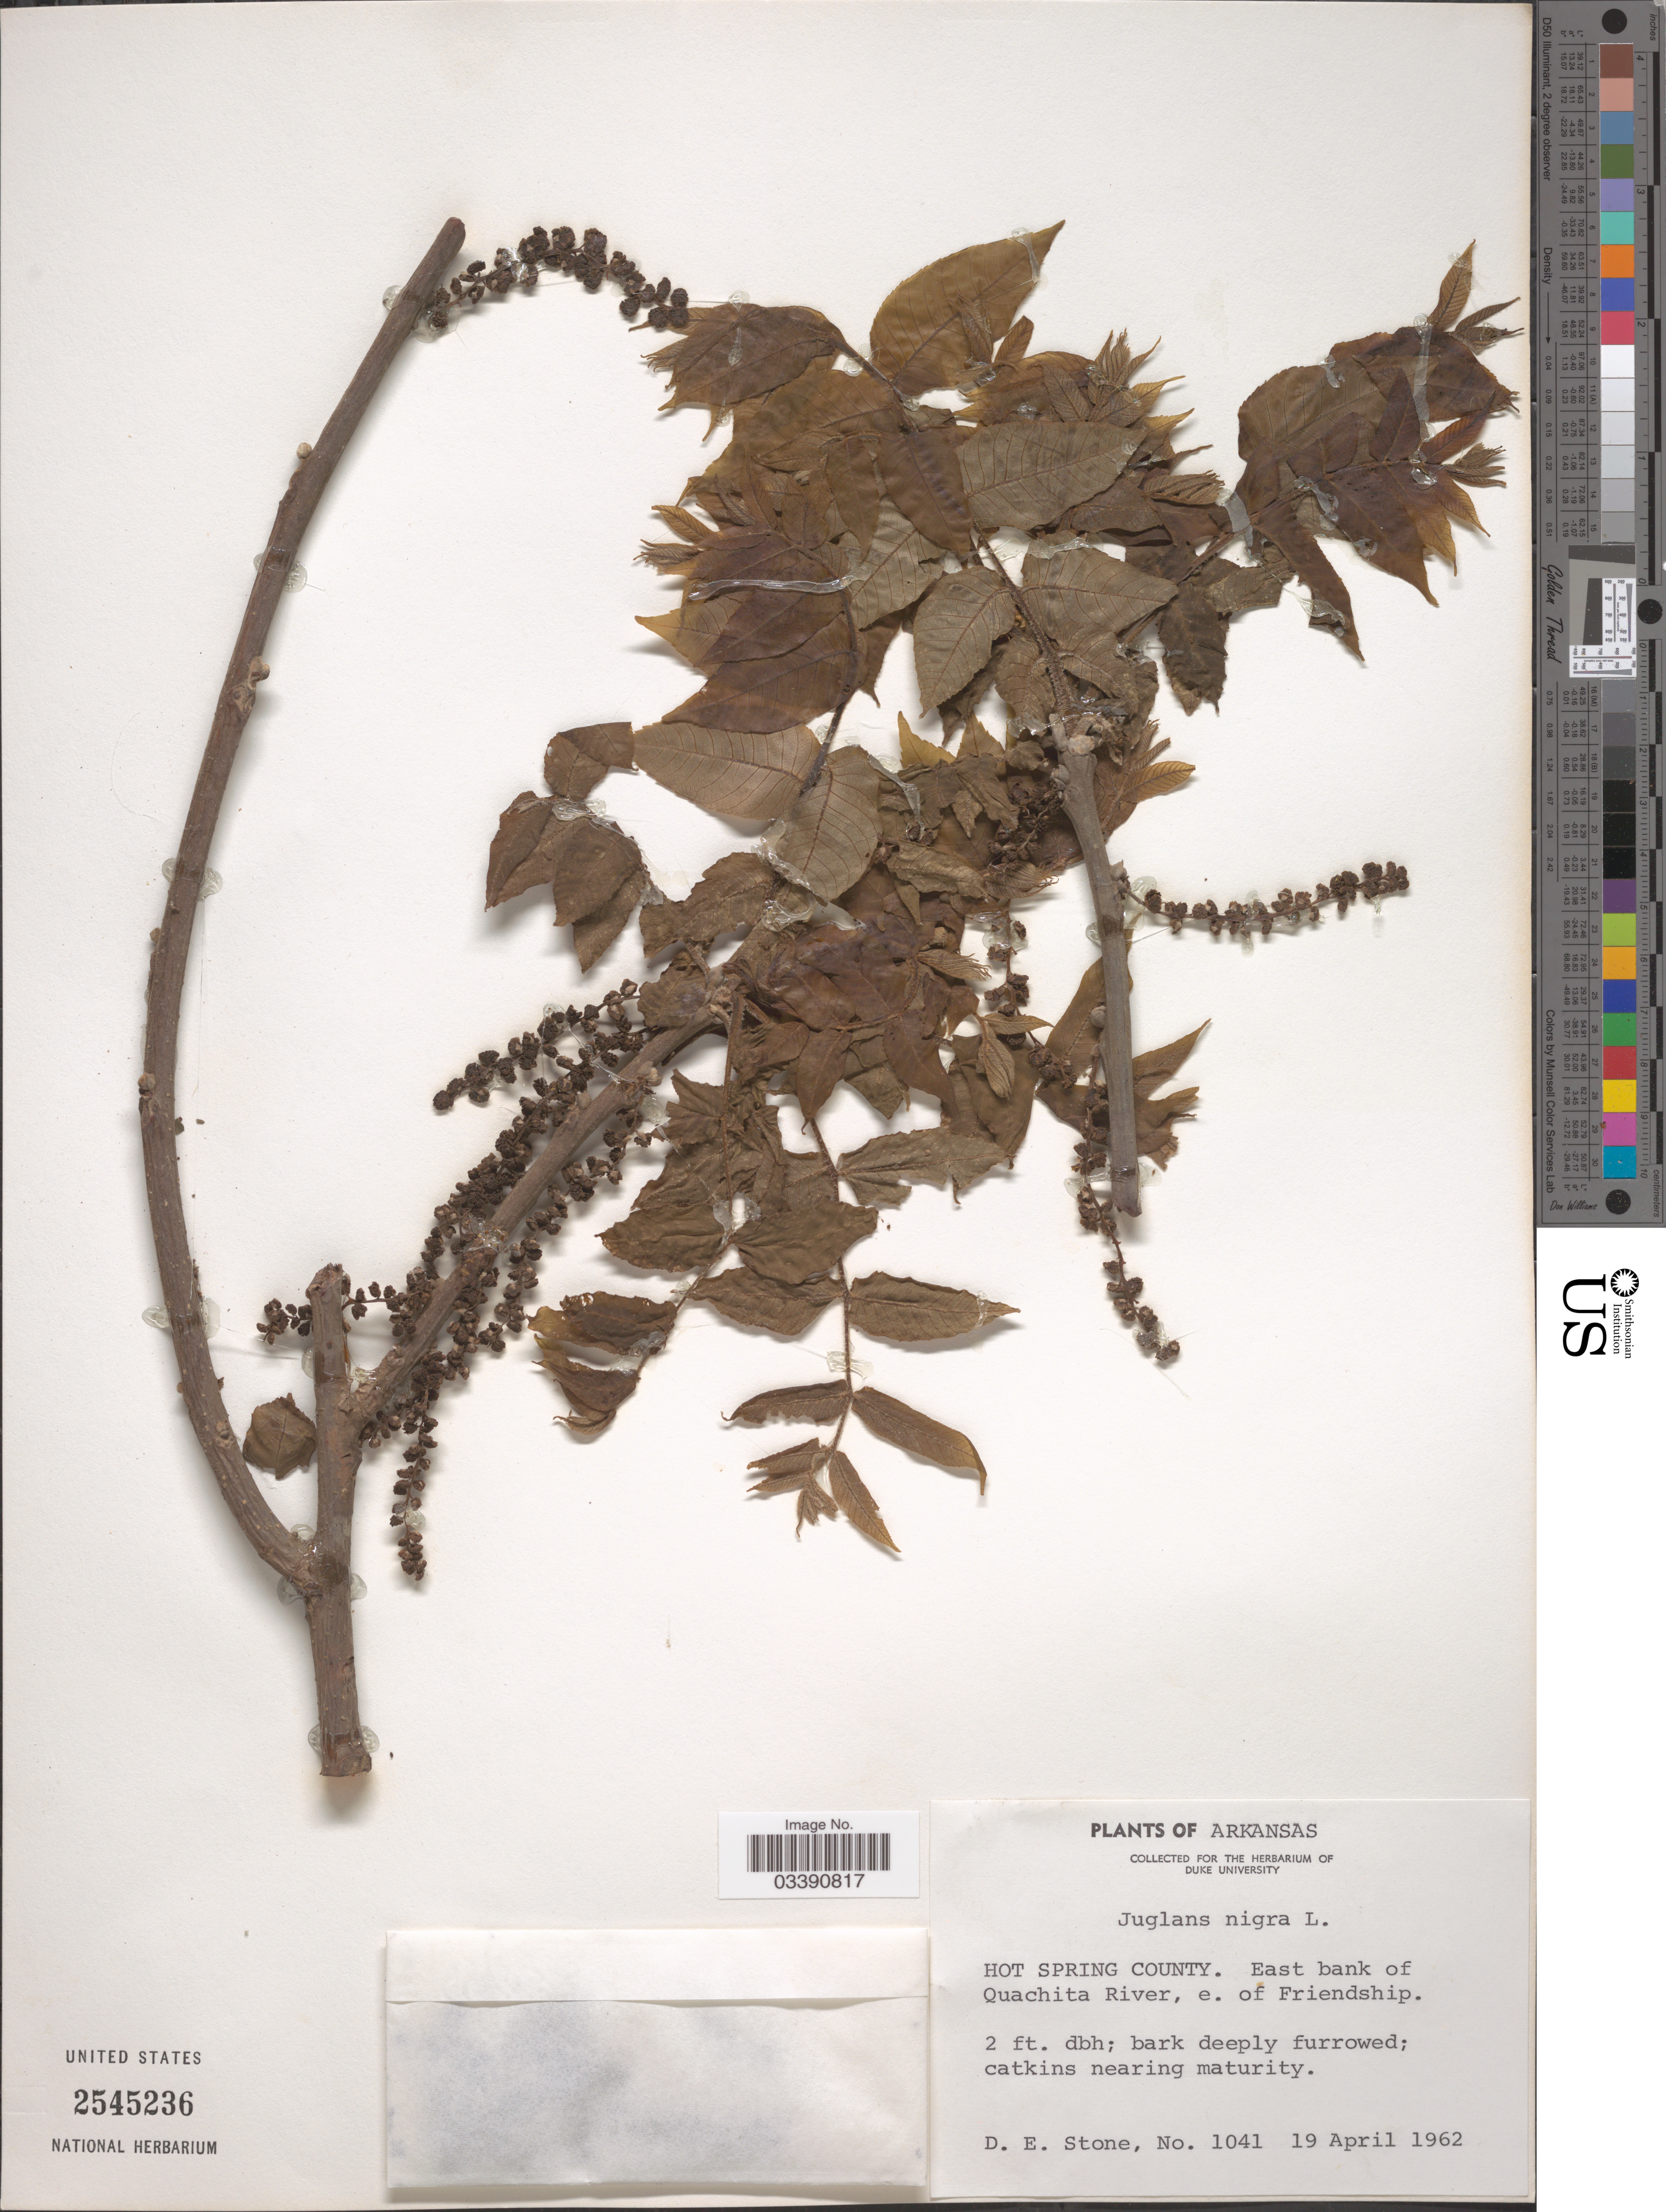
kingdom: Plantae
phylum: Tracheophyta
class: Magnoliopsida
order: Fagales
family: Juglandaceae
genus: Juglans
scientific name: Juglans nigra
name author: L.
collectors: D. E. Stone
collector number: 1041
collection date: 1962-04-19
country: United States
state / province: Arkansas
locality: Hot Spring County. East bank of Quachita River, e. of Friendship.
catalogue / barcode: US 2545236